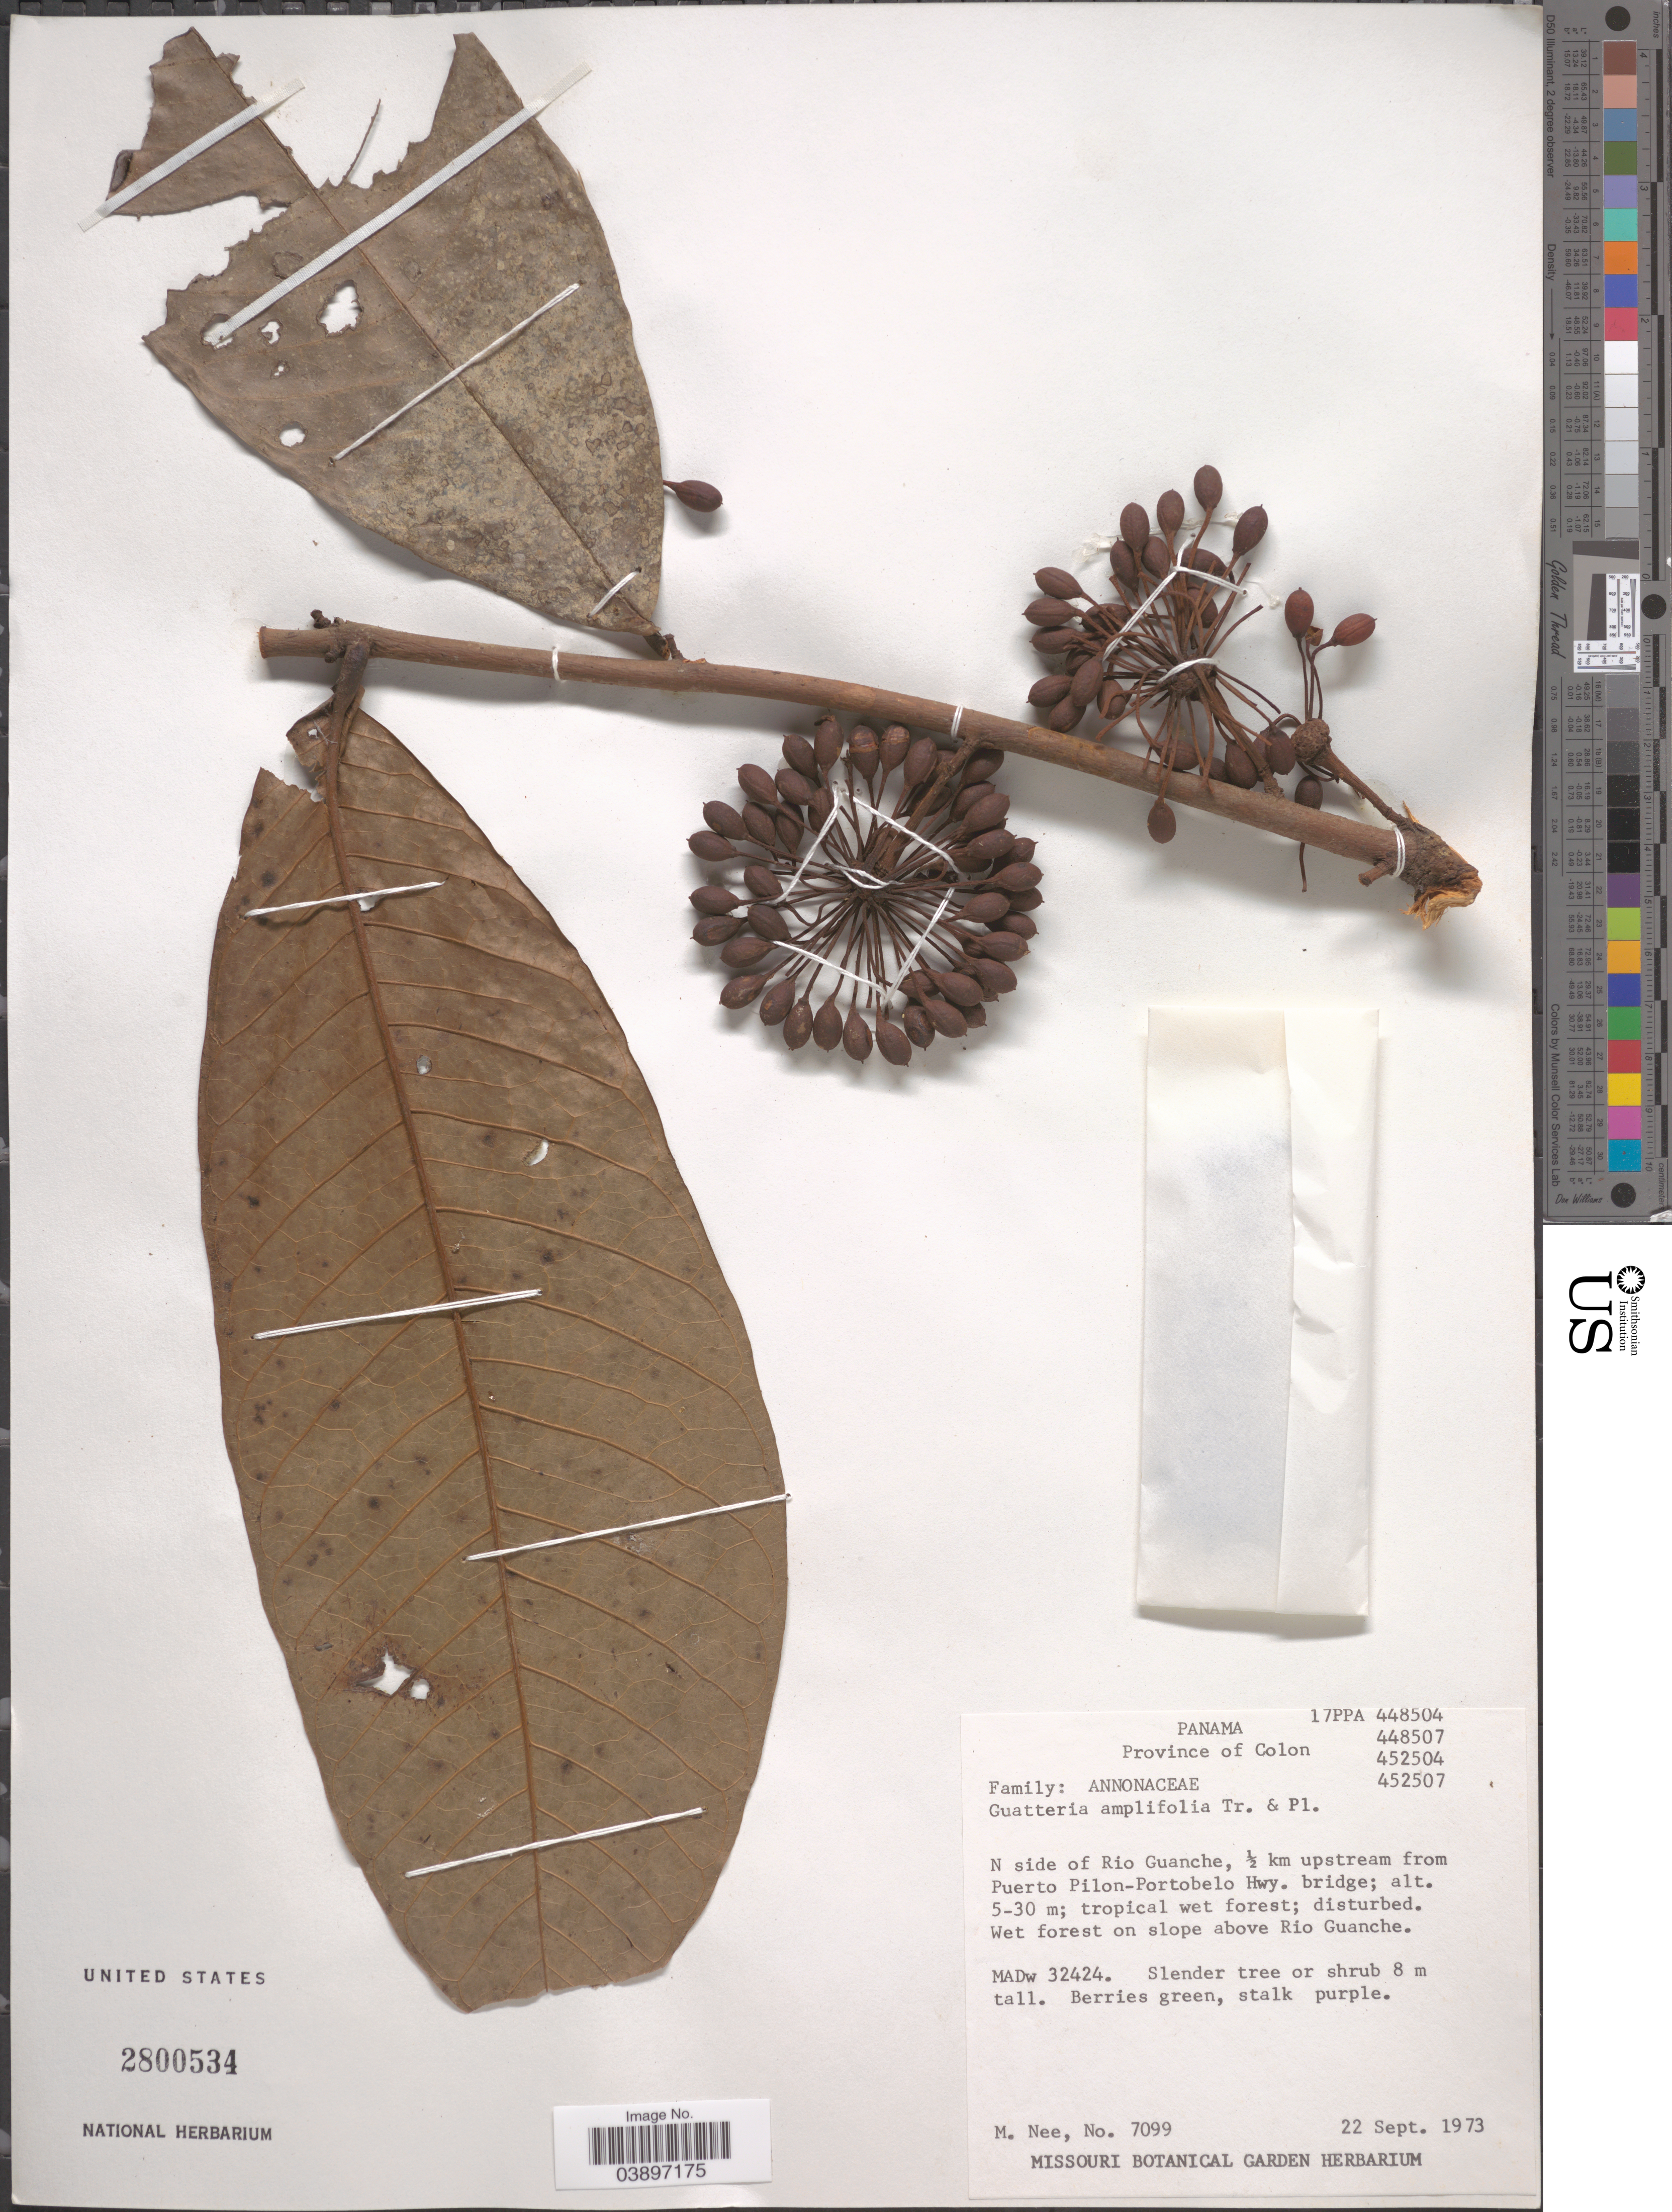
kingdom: Plantae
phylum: Tracheophyta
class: Magnoliopsida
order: Magnoliales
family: Annonaceae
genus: Guatteria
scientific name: Guatteria amplifolia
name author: Triana & Planch.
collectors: M. Nee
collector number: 7099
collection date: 1973-09-22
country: Panama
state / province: Colón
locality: N side of Rio Guanche, ½ km upstream from Puerto Pilon-Portobelo Hwy. bridge. Wet forest on slope above Rio Guanche.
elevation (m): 5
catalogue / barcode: US 2800534